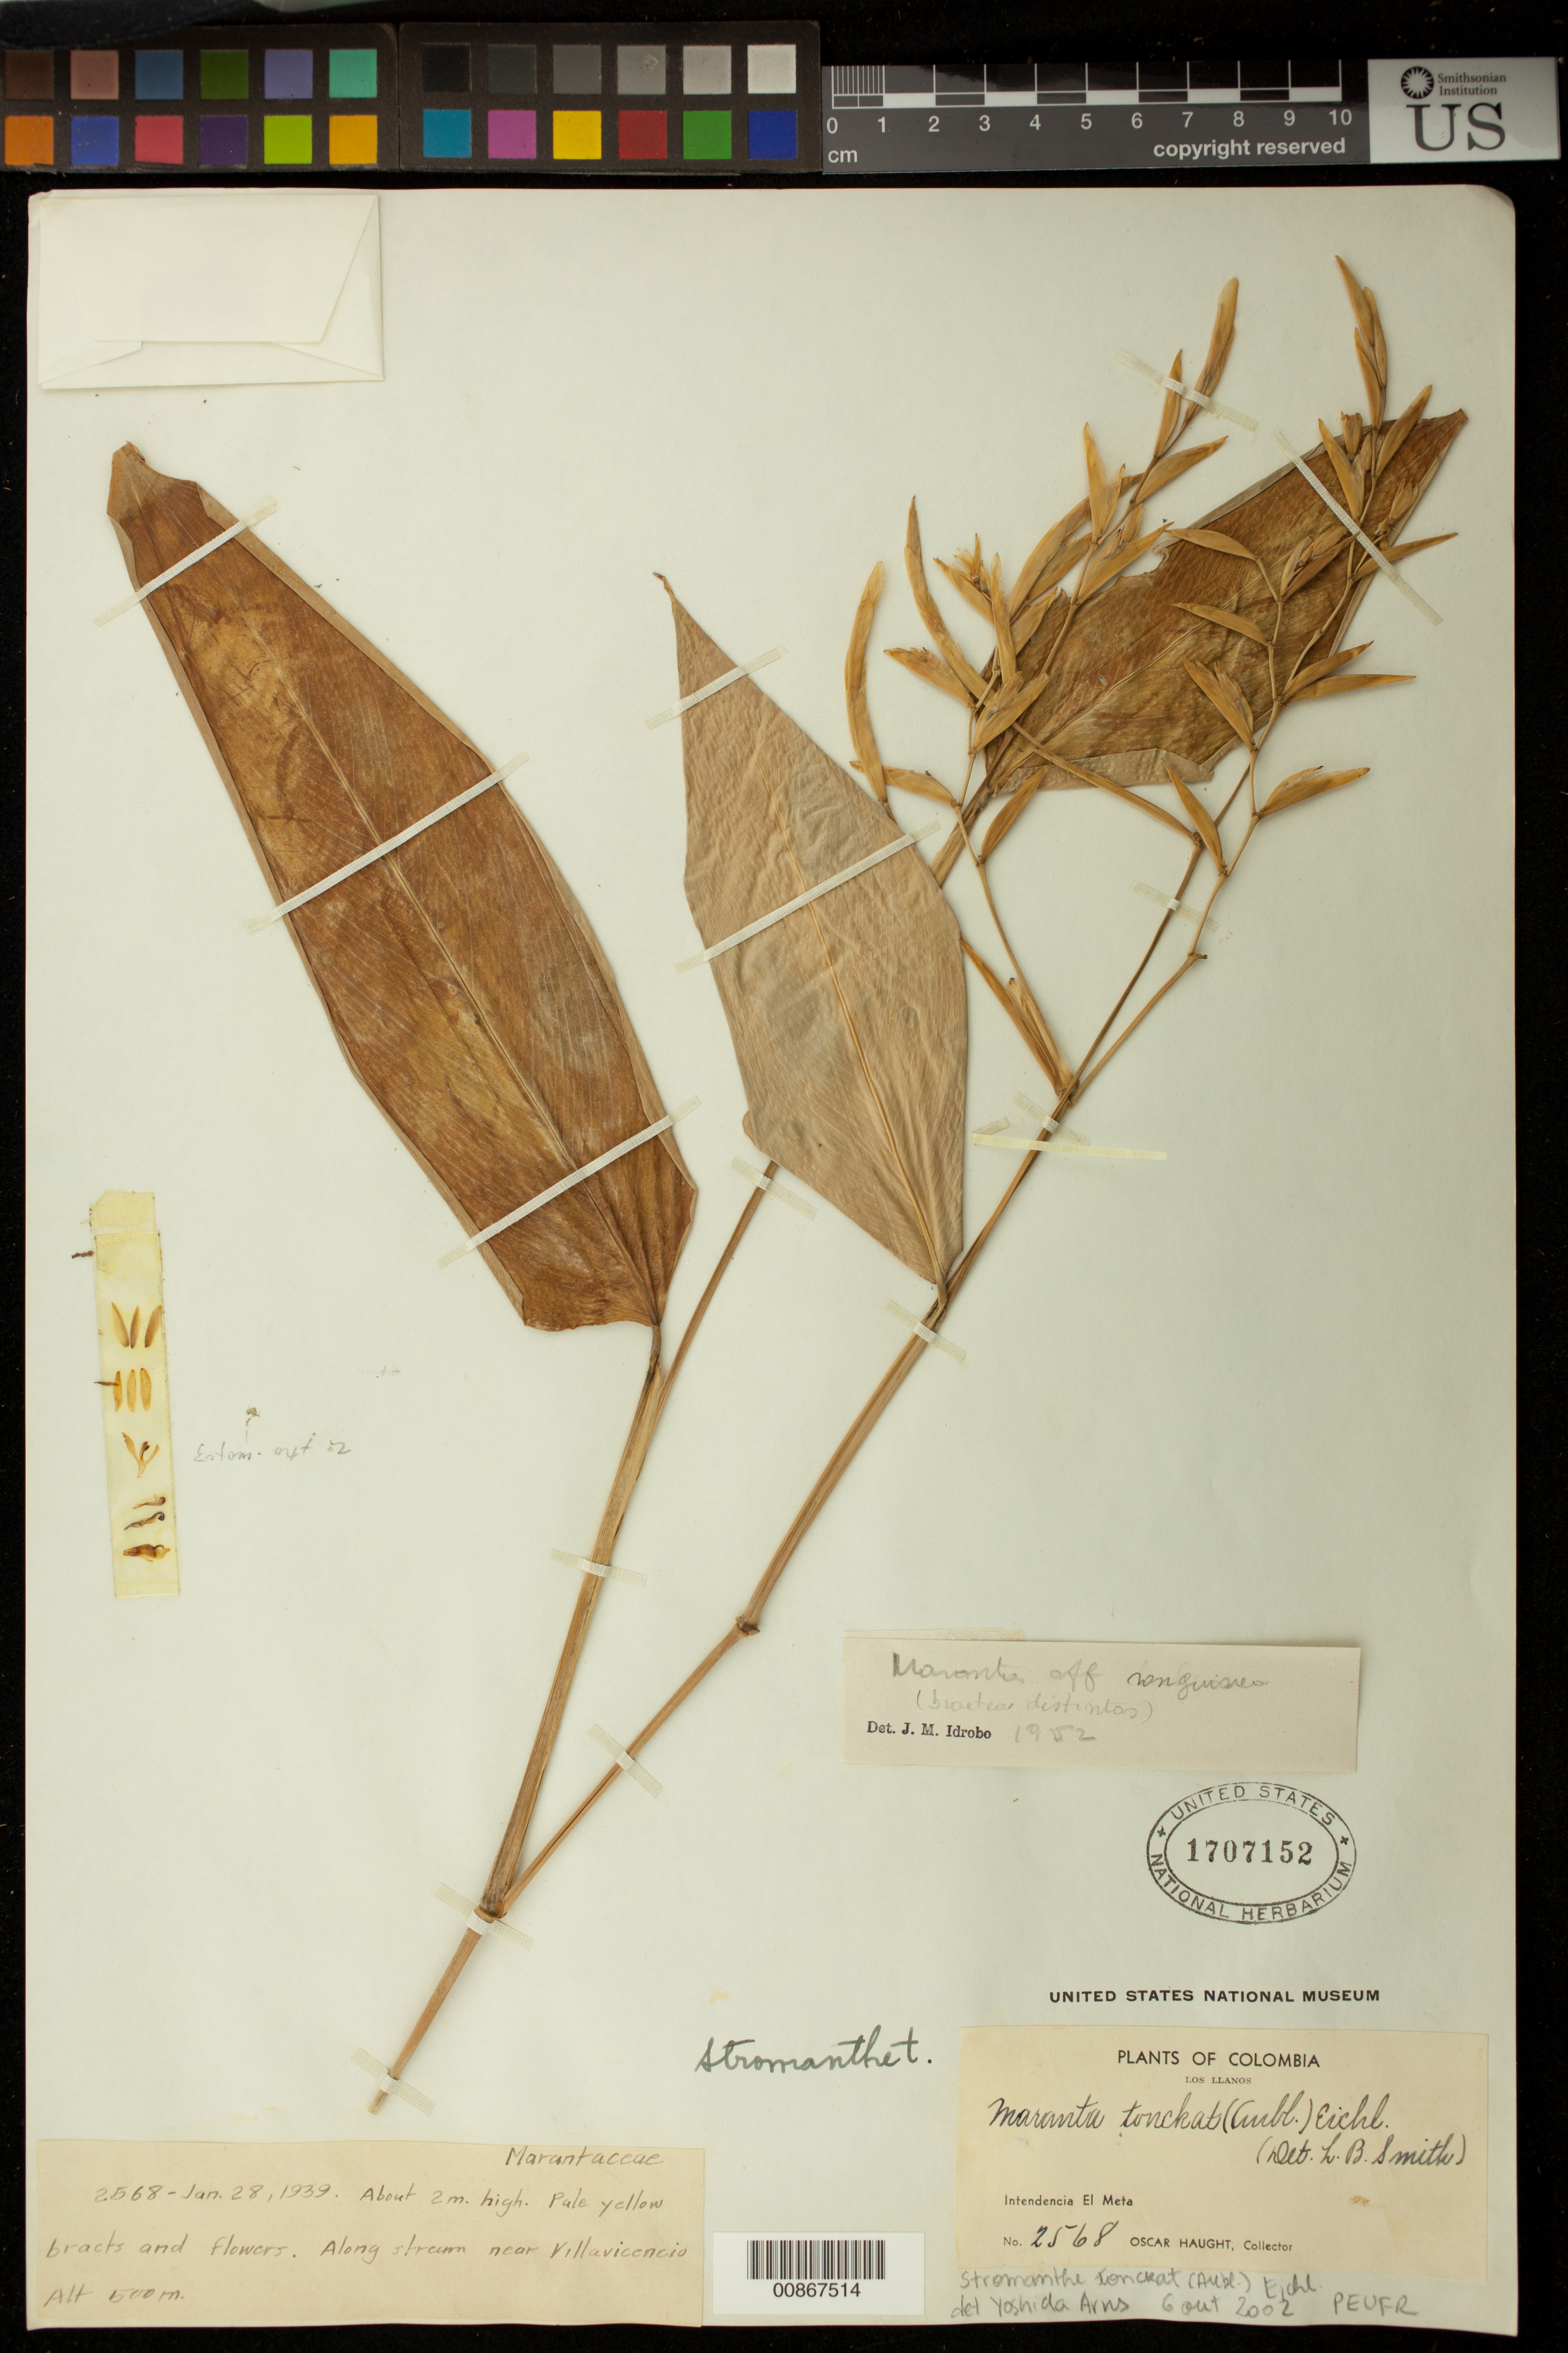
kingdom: Plantae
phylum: Tracheophyta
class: Liliopsida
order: Zingiberales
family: Marantaceae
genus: Stromanthe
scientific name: Stromanthe tonckat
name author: (Aubl.) Eichler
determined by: Arns, Y.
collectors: O. Haught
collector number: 2568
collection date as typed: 28 Jan 1939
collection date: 1939-01-28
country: Colombia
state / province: Meta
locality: Intendencia El Meta, along stream near Villavicencia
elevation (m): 500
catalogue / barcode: US 1707152